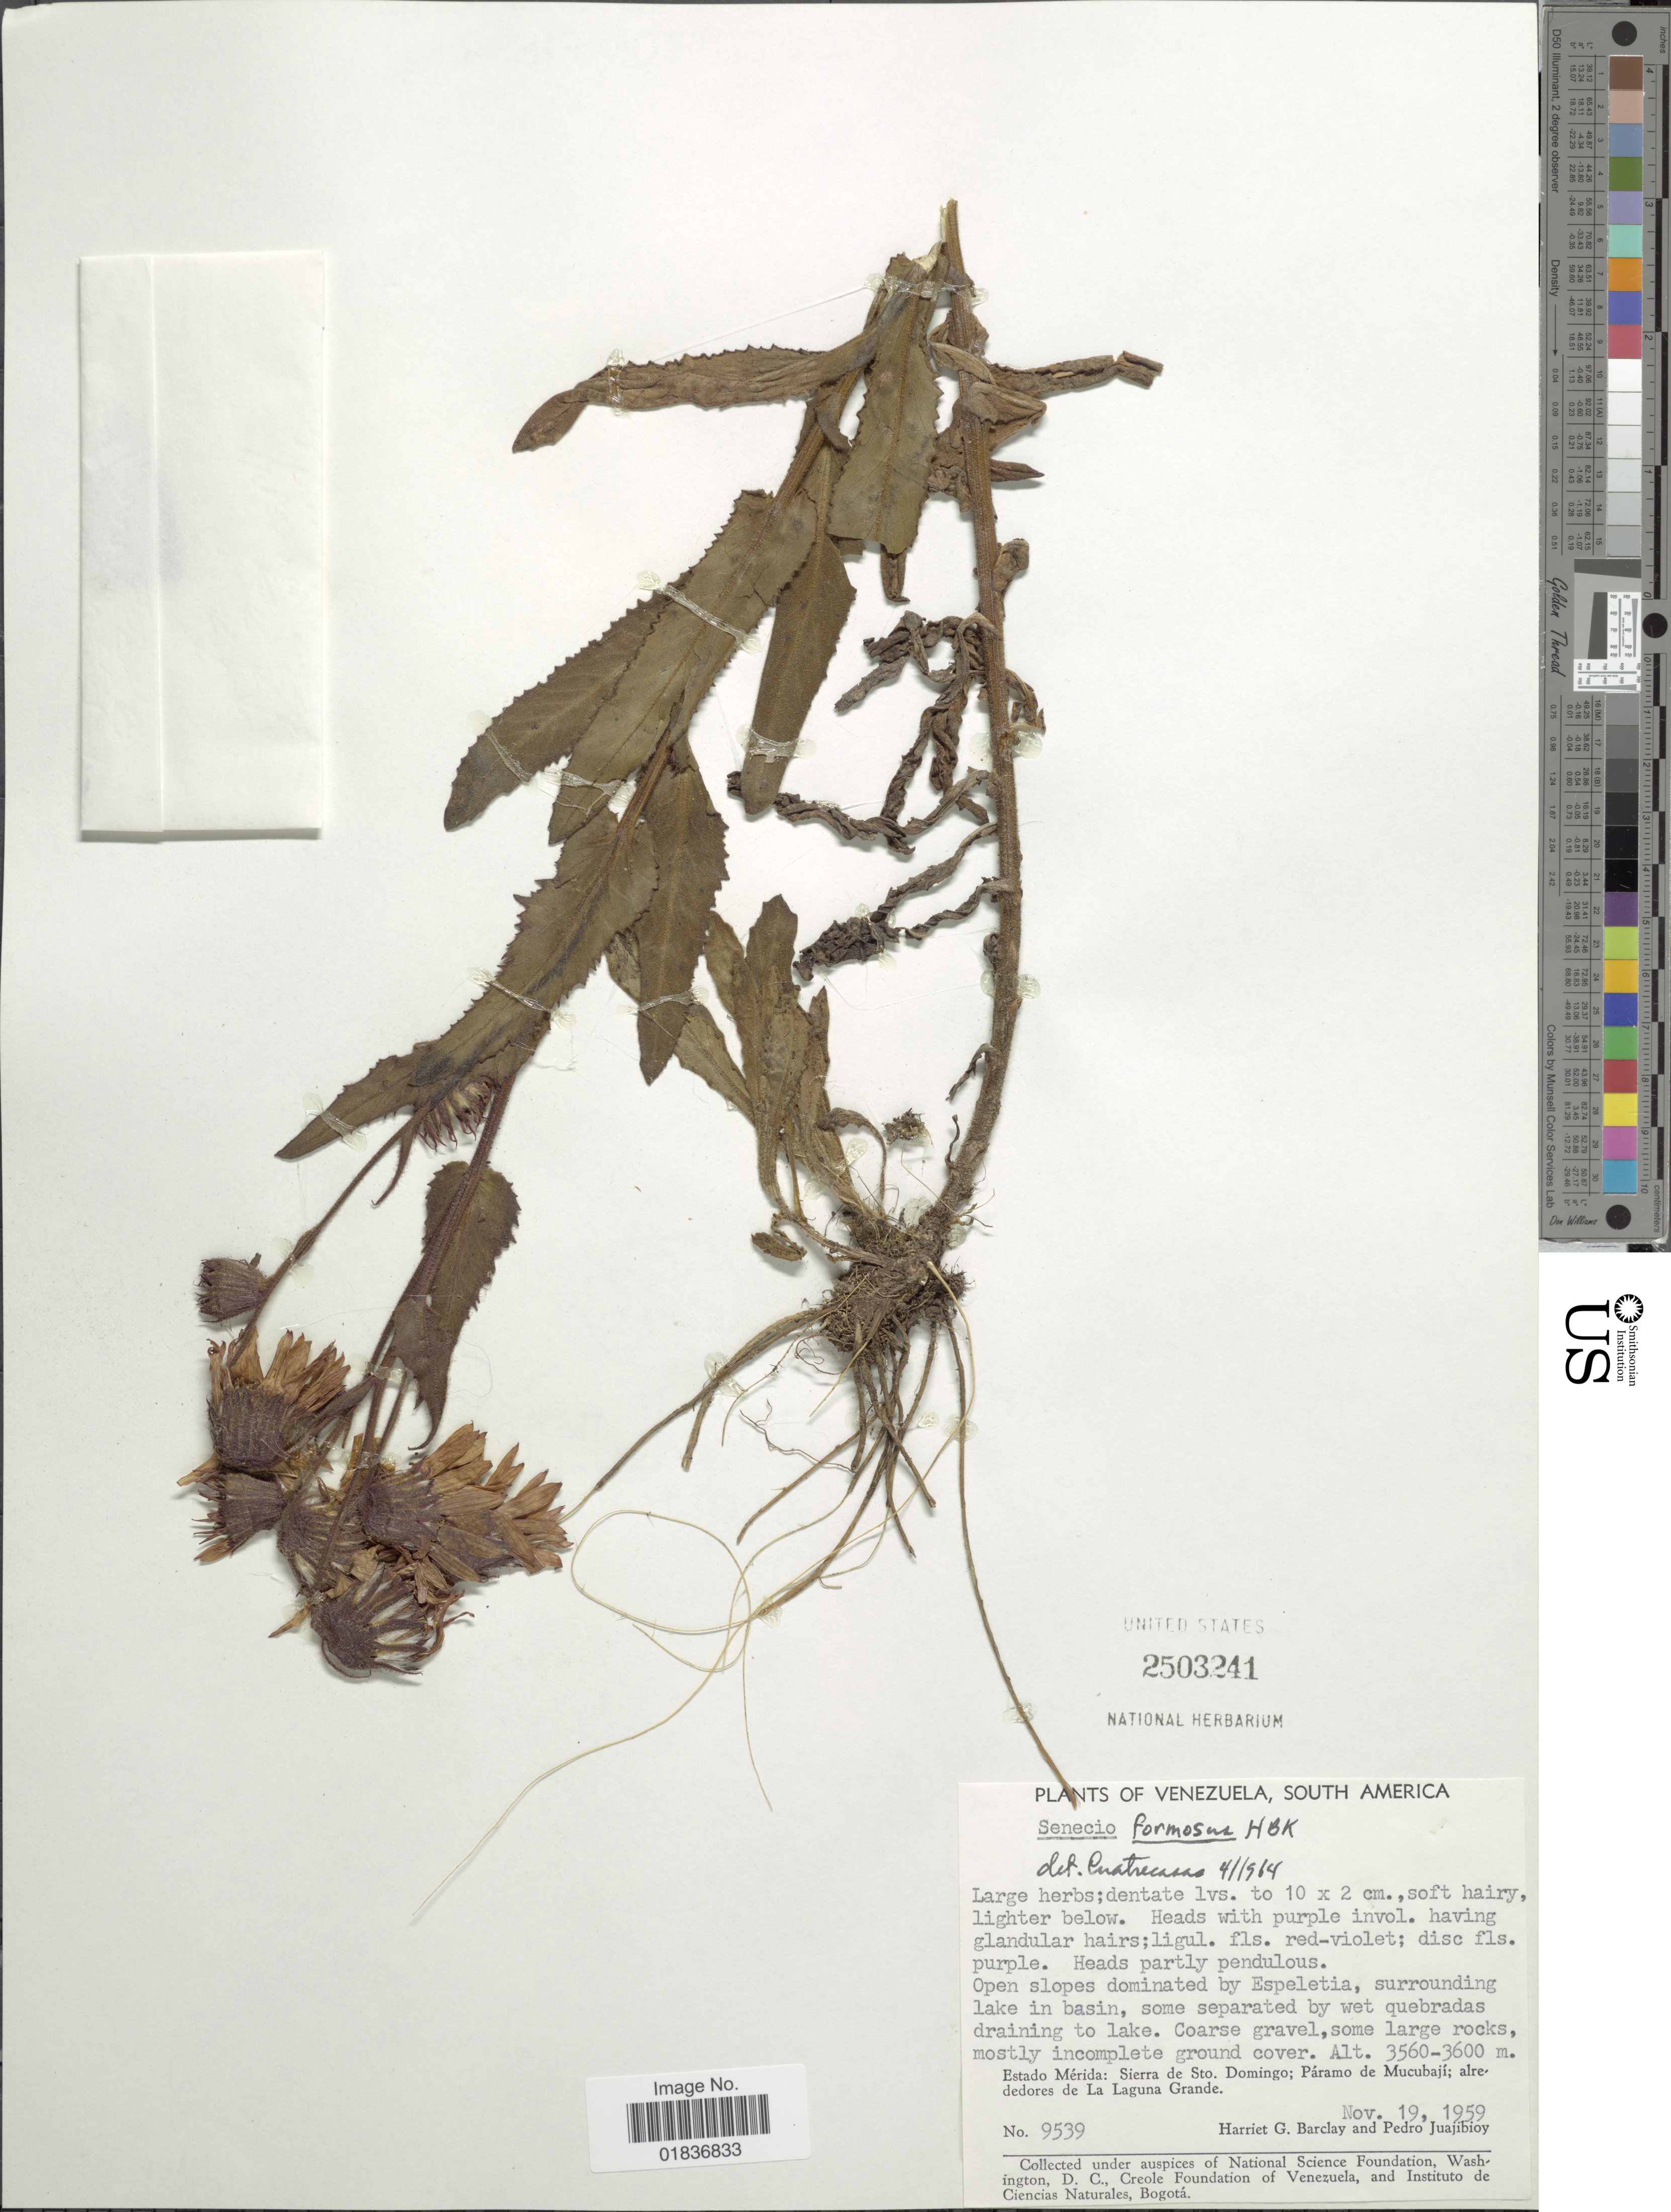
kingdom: Plantae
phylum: Tracheophyta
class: Magnoliopsida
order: Asterales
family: Asteraceae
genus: Senecio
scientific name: Senecio wedglacialis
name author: Cuatrec.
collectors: H. G. Barclay & P. Juajibioy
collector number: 9539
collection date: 1959-11-19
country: Venezuela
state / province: Mérida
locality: Estado Merida: Sierra de Sto Domingo; Paramo de Mucubaji; alrededores de La Laguna Grande.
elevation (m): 3560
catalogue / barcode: US 2503241